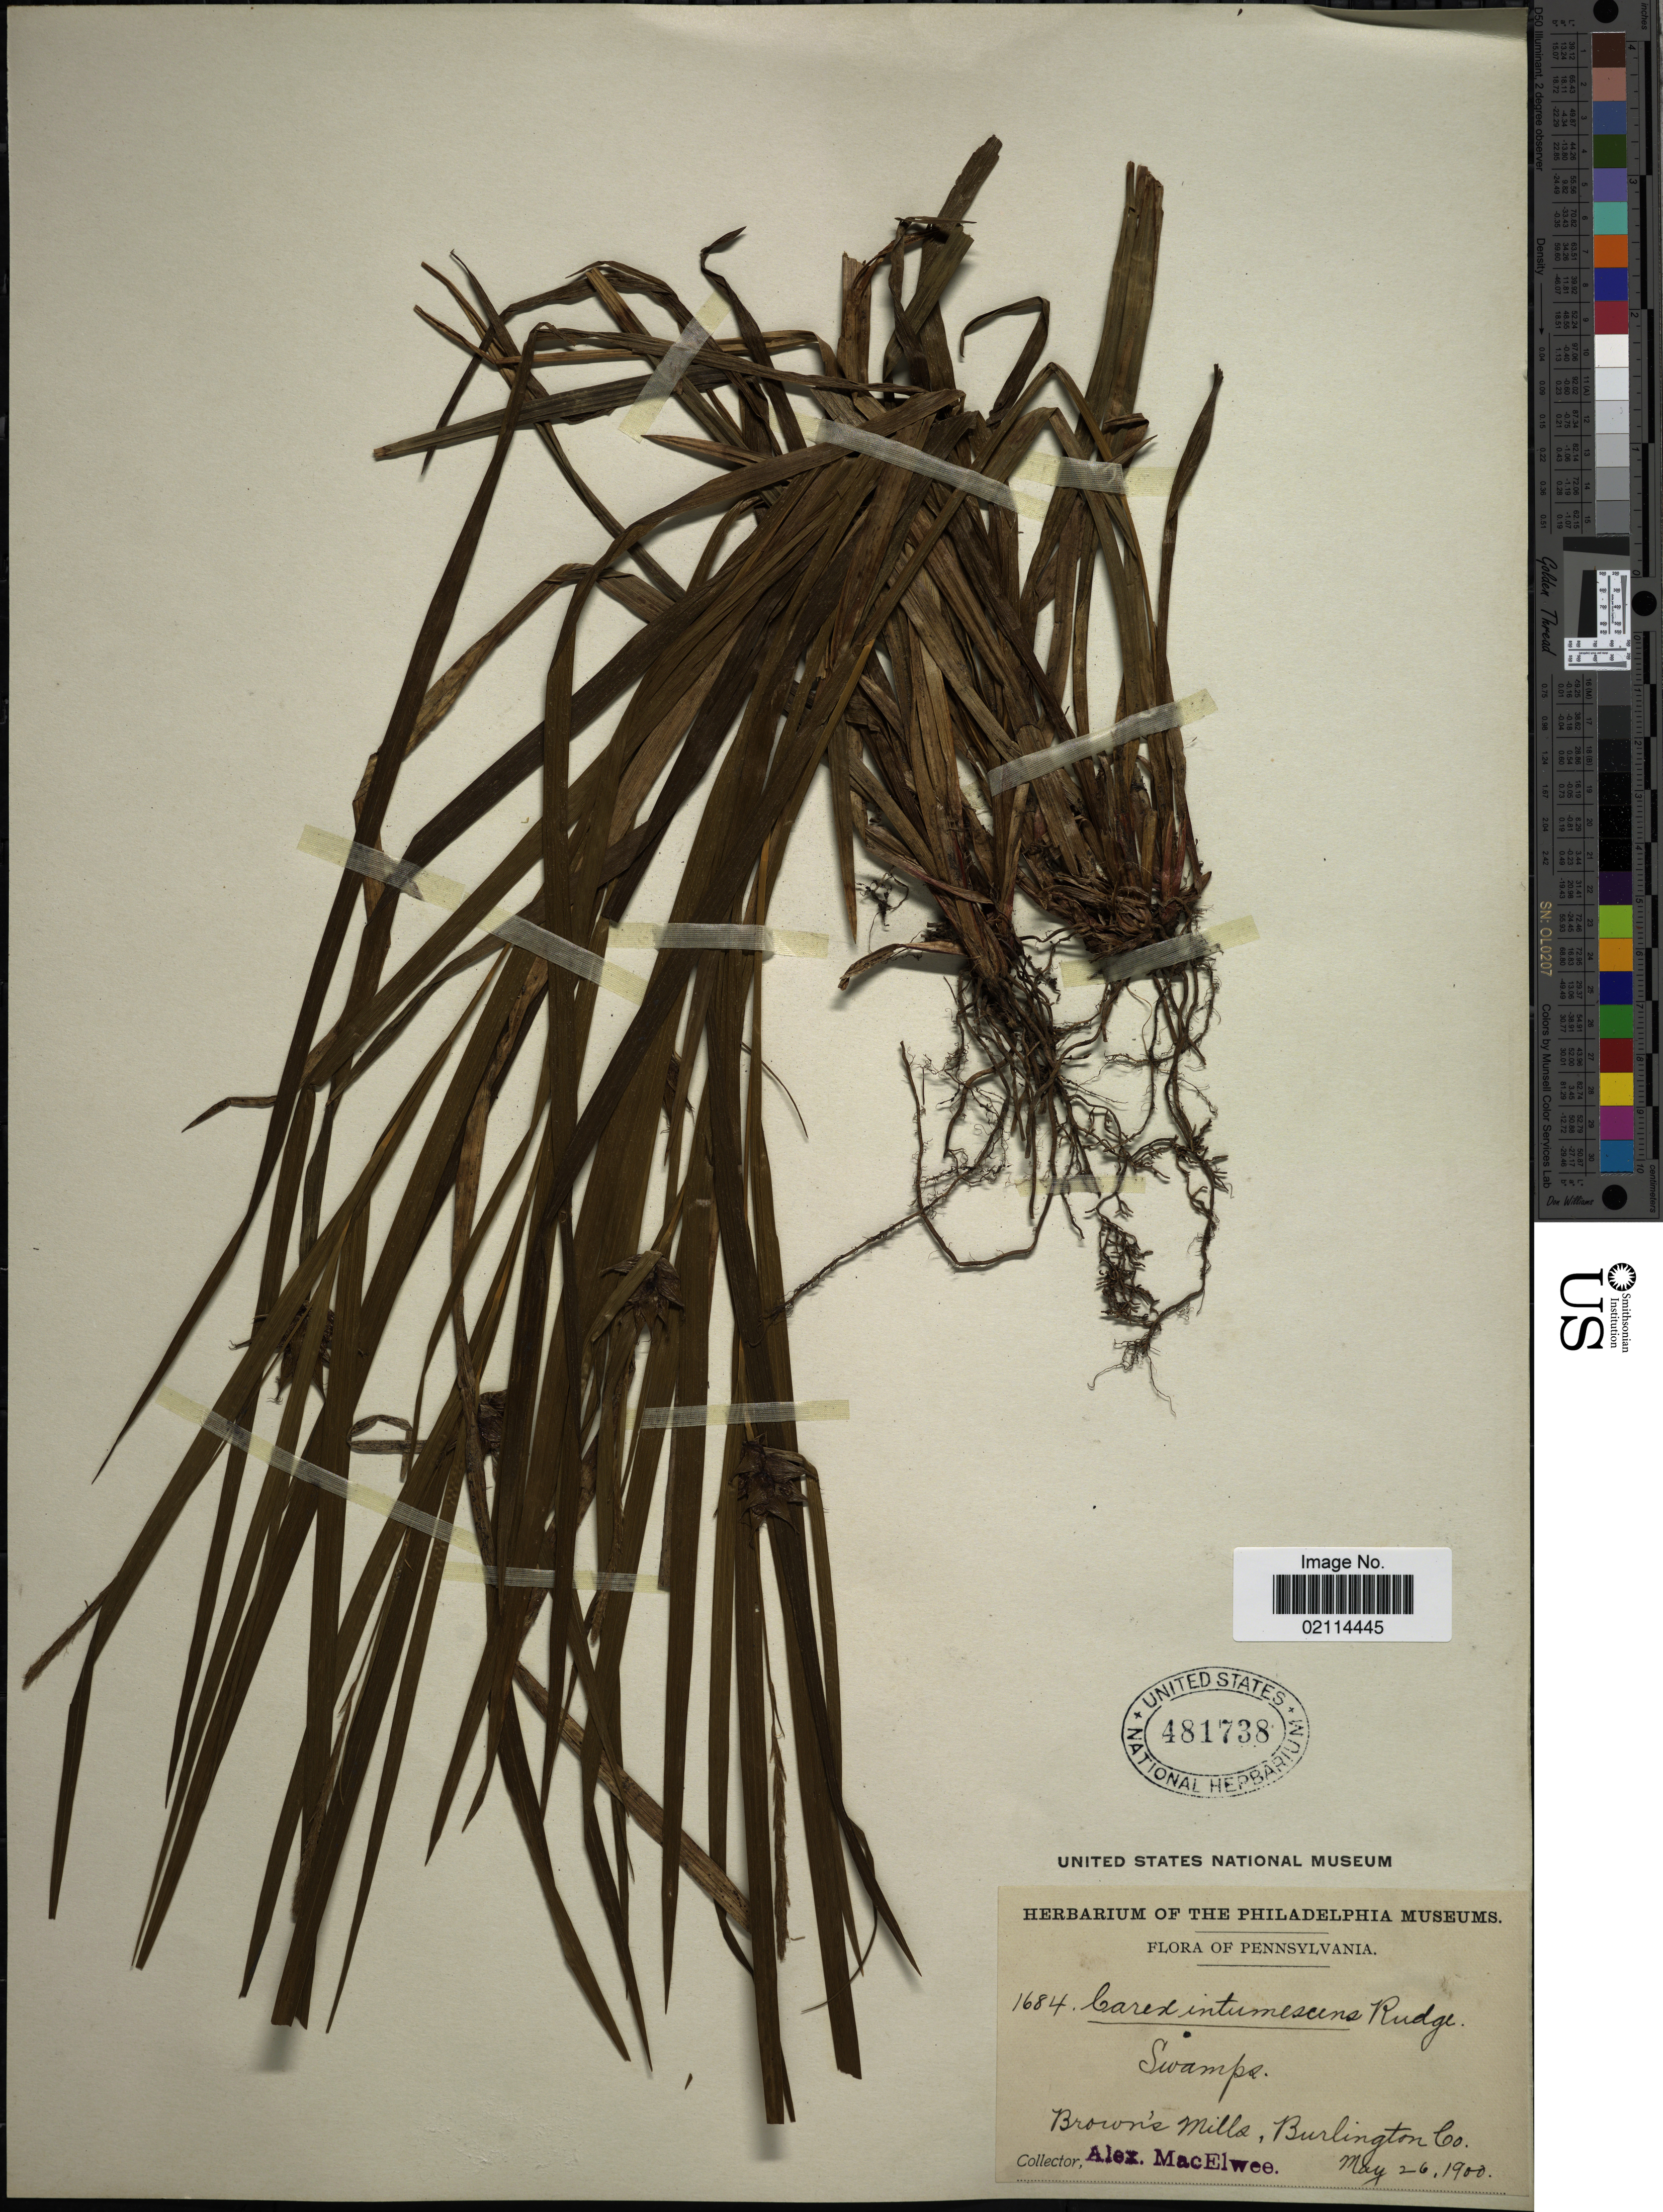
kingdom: Plantae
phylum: Tracheophyta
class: Liliopsida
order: Poales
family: Cyperaceae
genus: Carex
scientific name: Carex intumescens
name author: Rudge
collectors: A. MacElwee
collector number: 1684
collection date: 1900-05-26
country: United States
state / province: Pennsylvania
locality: Swamps, Brown's Mills, Burlington Co.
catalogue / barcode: US 481738